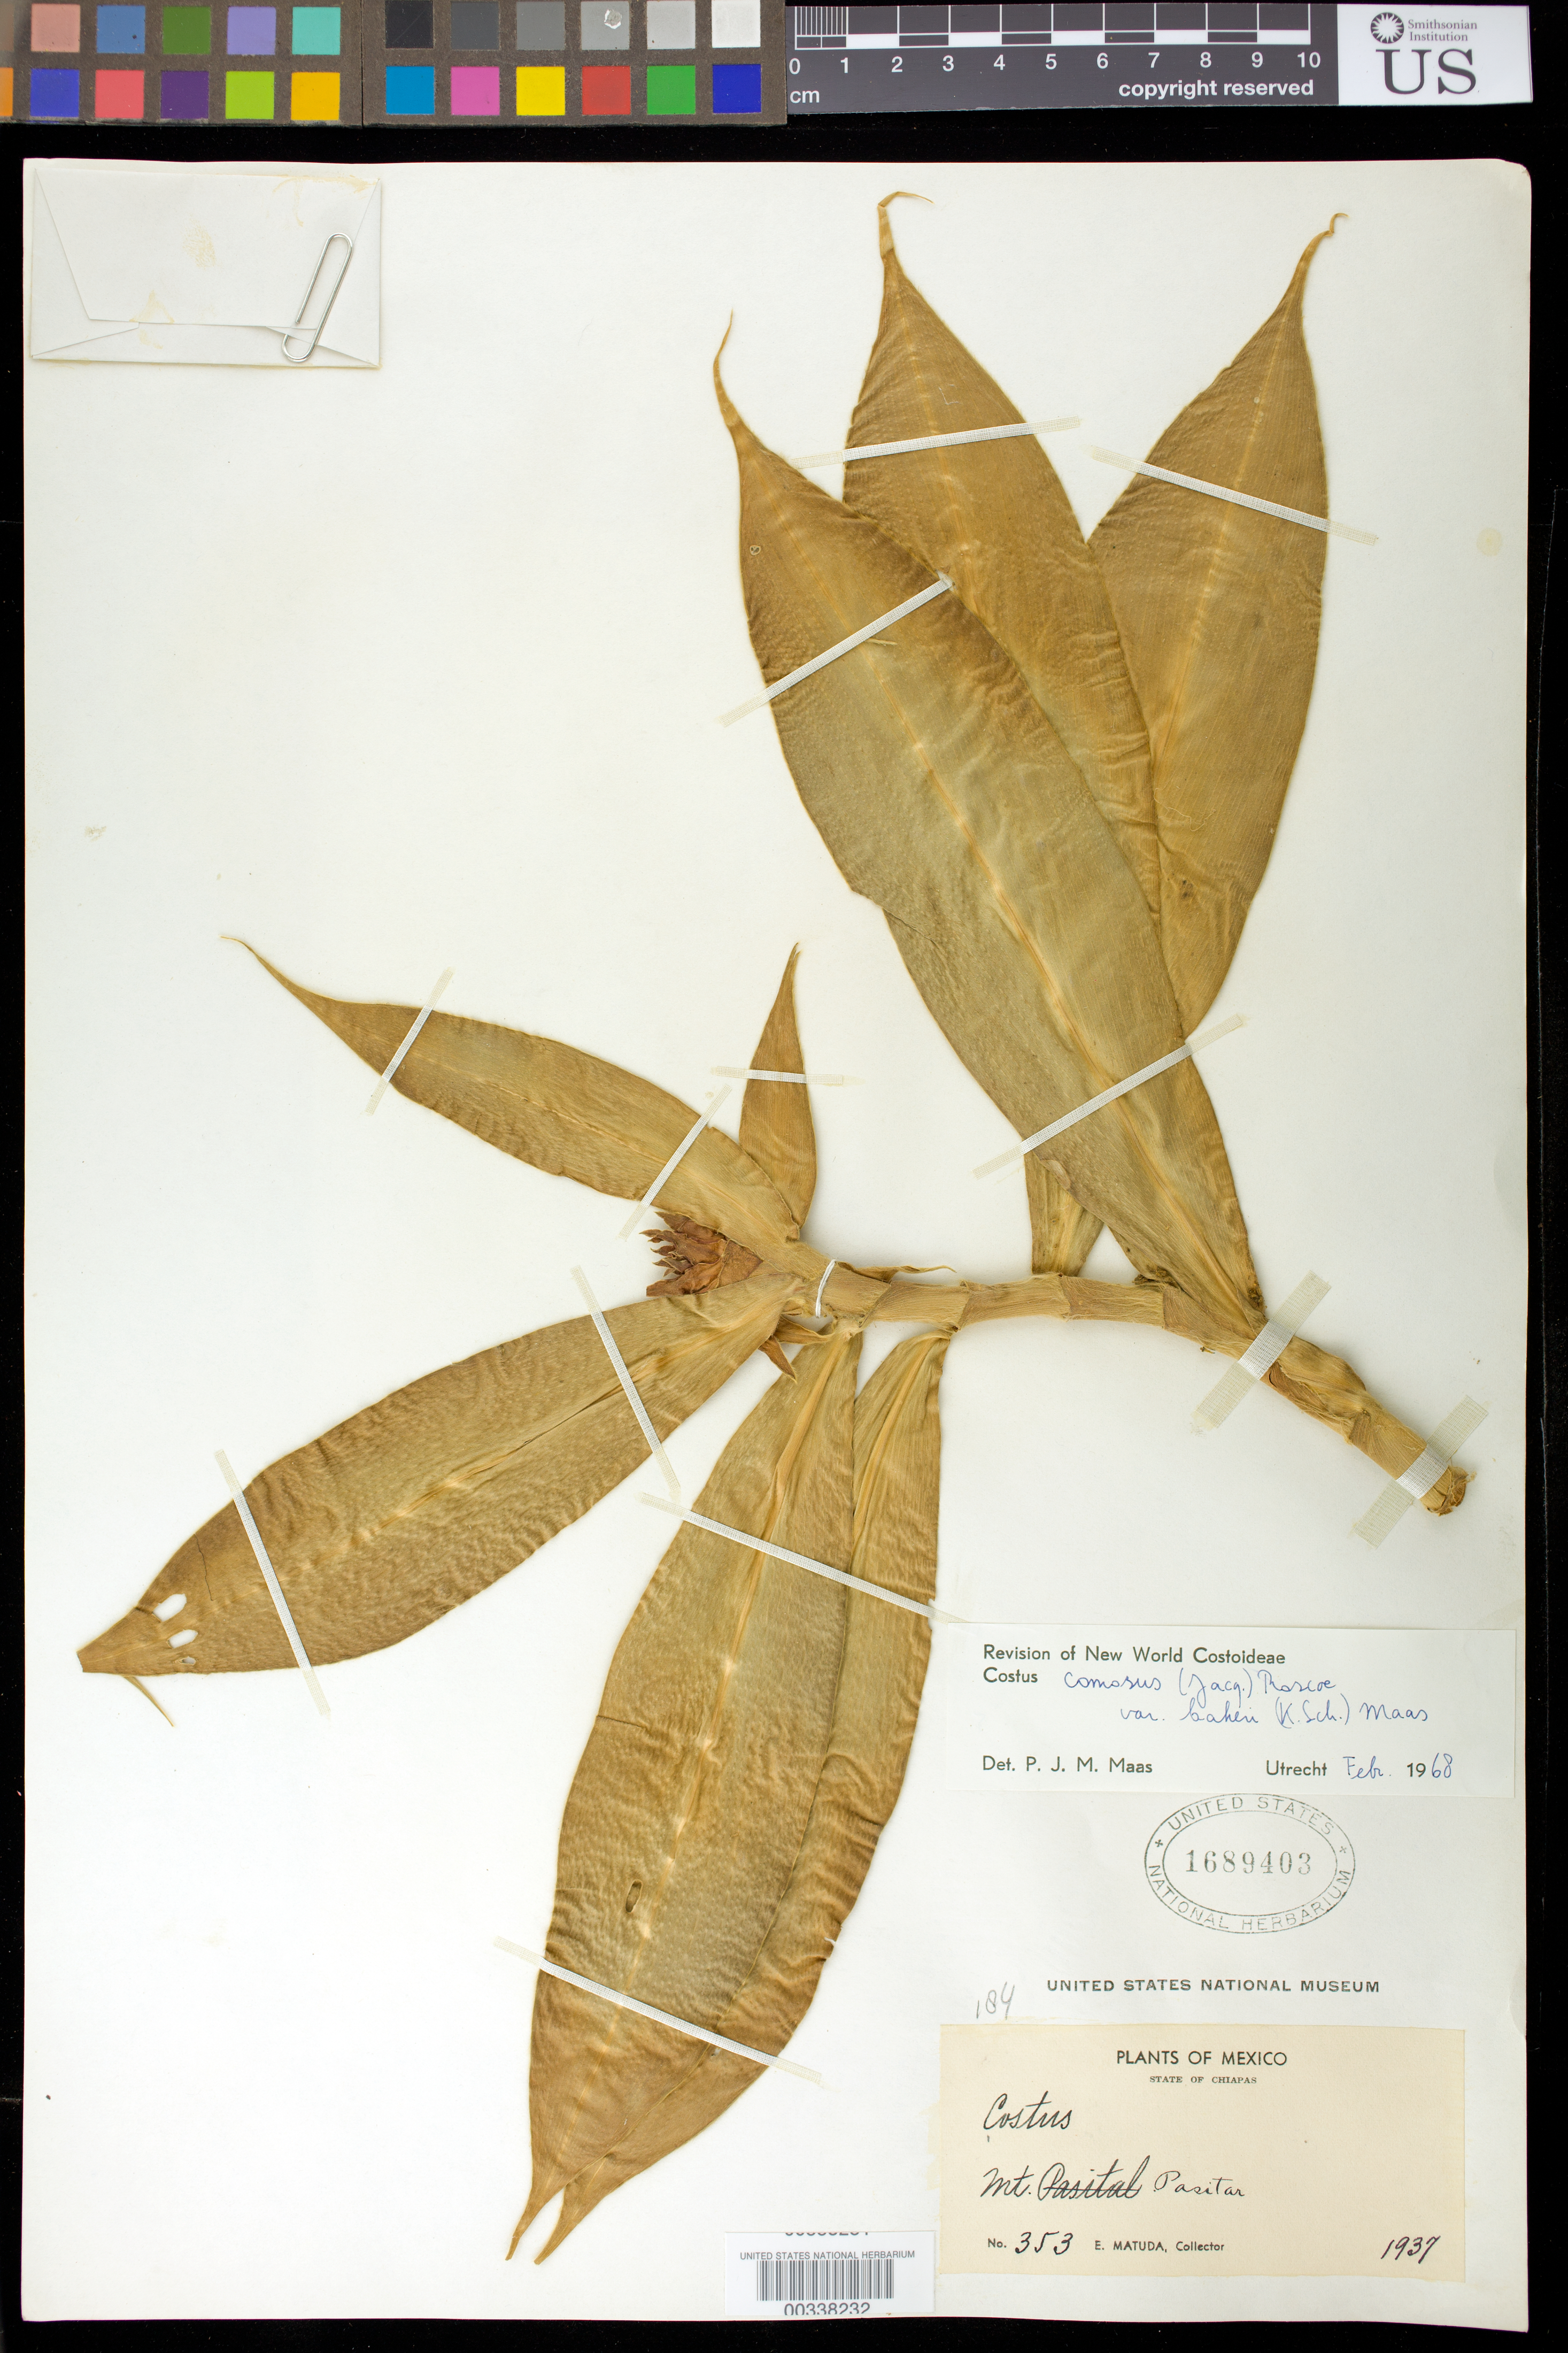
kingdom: Plantae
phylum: Tracheophyta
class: Liliopsida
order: Zingiberales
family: Costaceae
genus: Costus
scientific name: Costus comosus var. bakeri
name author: (K. Schum.) Maas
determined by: Maas, Paul J. M.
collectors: E. Matuda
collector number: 353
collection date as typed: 1937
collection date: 1937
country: Mexico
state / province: Chiapas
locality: Mt Pasitar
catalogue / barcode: US 1689403